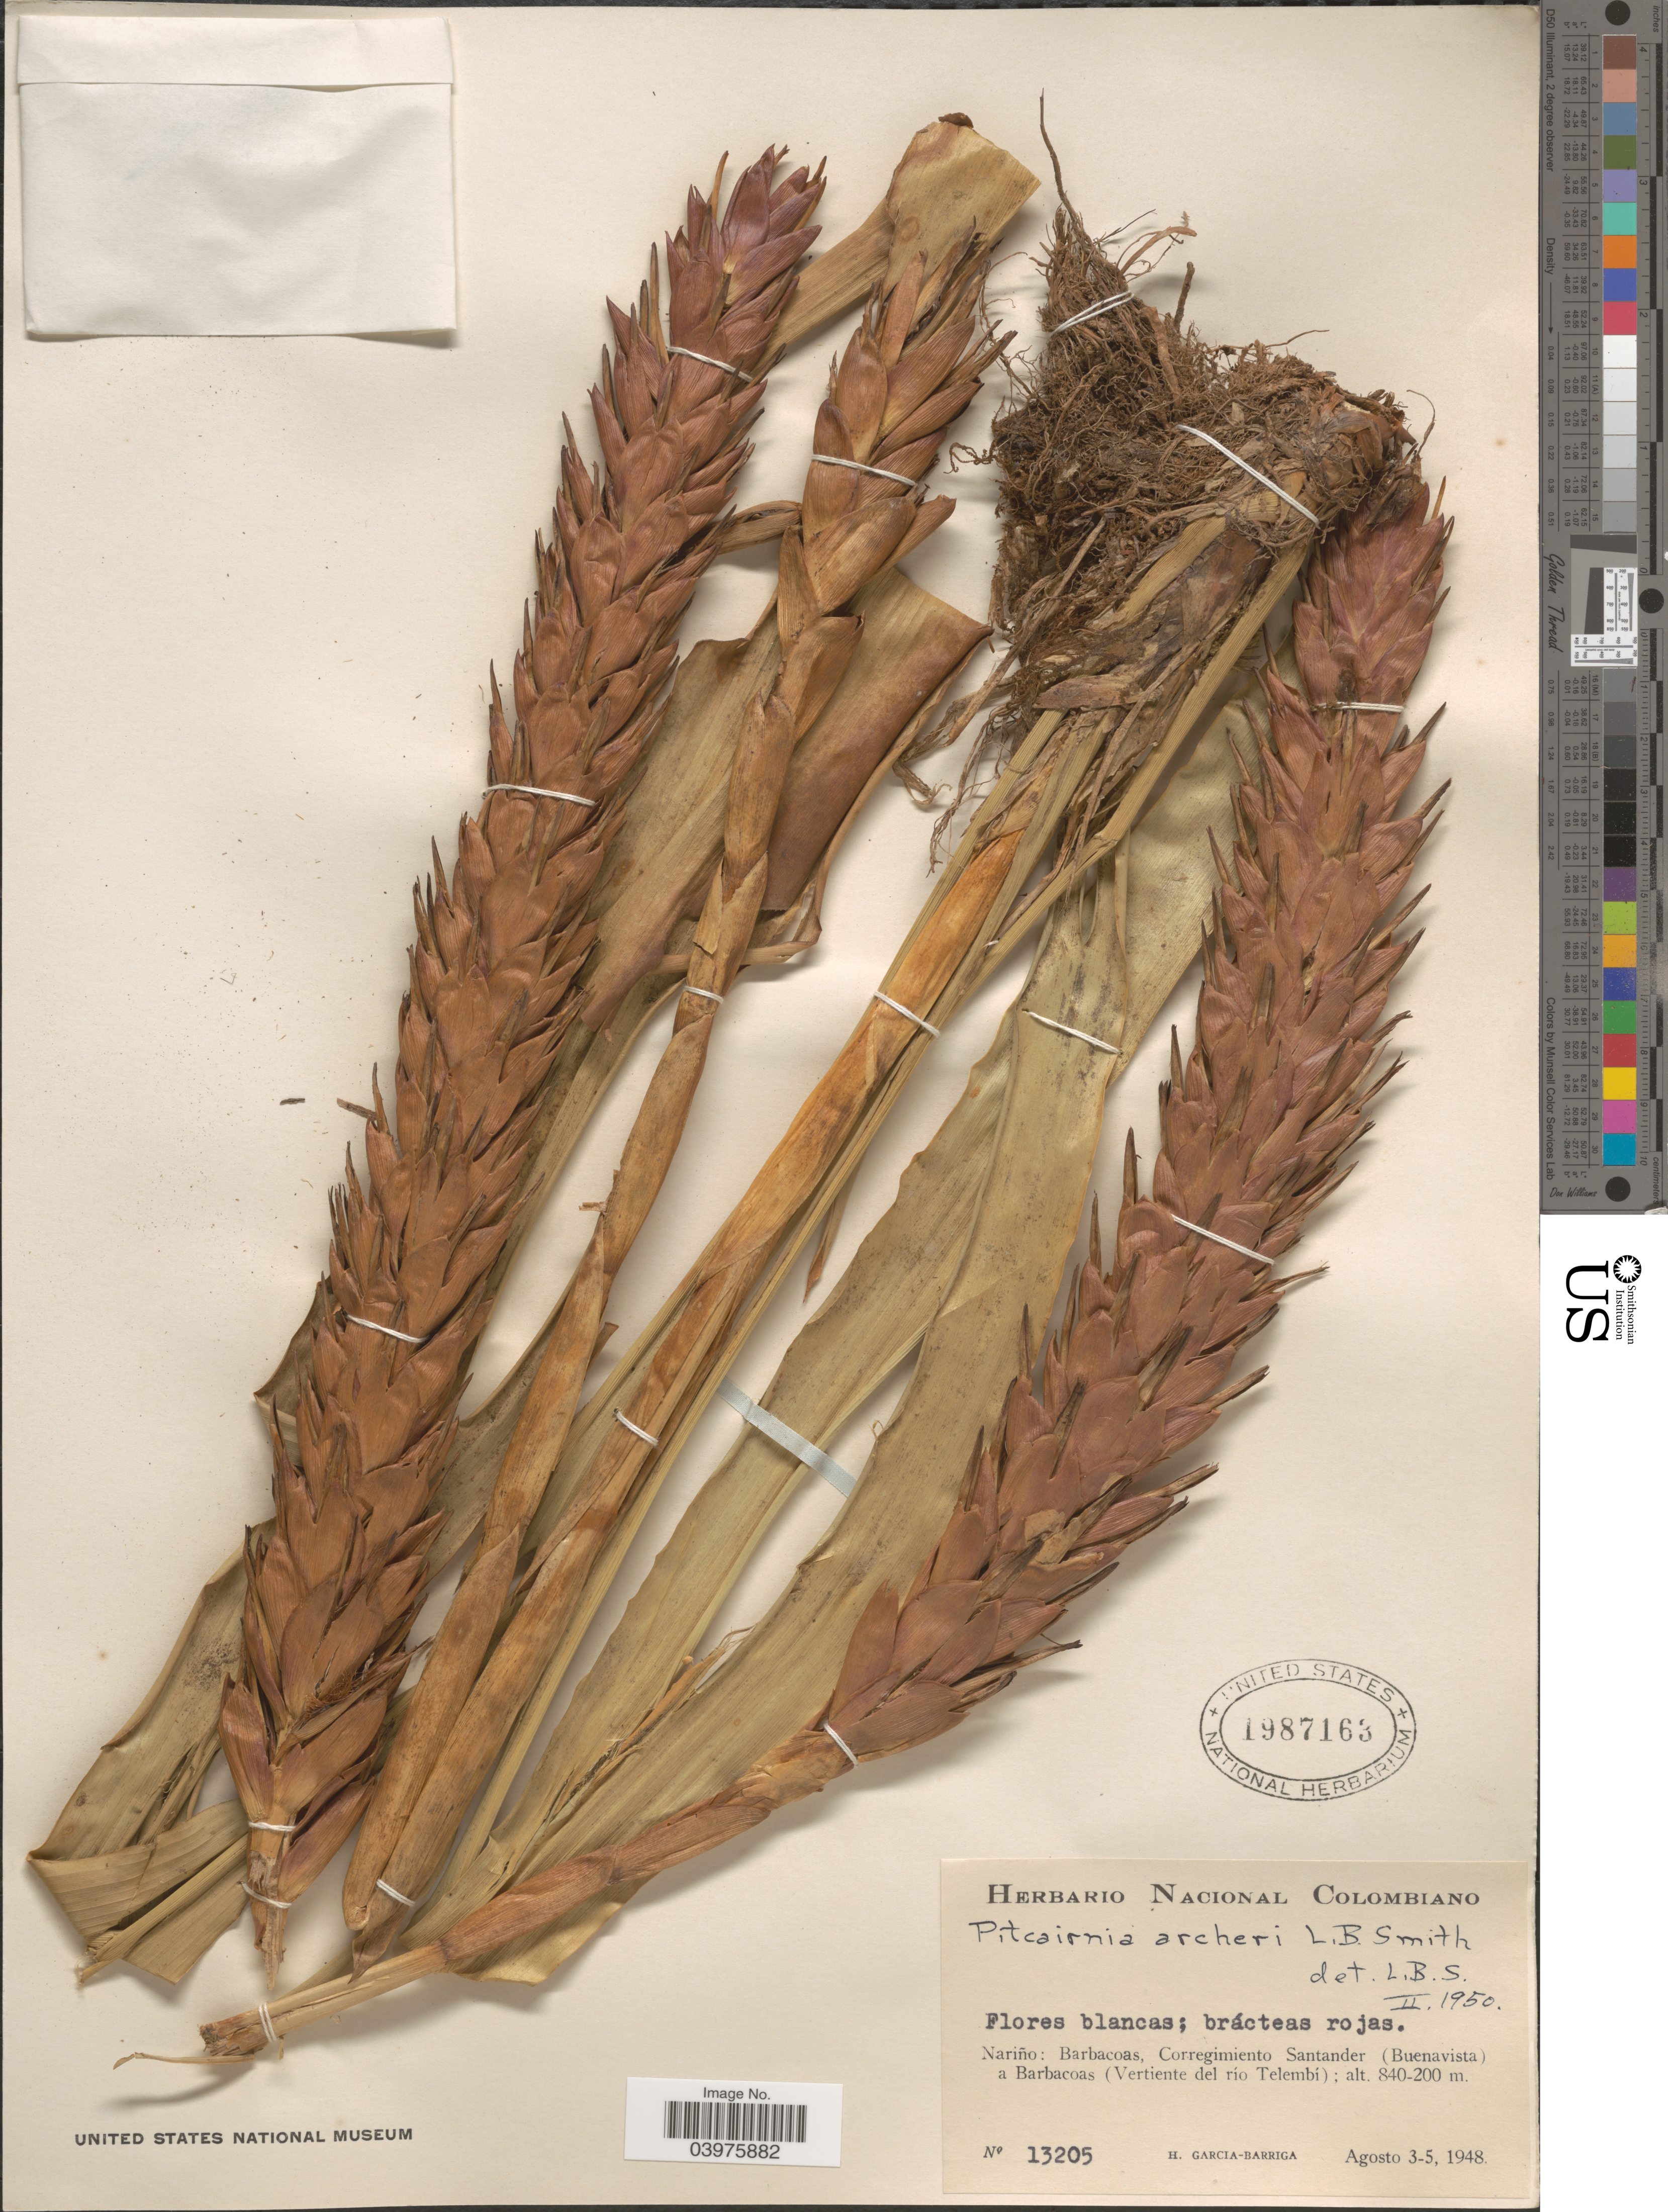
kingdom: Plantae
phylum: Tracheophyta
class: Liliopsida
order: Poales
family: Bromeliaceae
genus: Pitcairnia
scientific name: Pitcairnia archeri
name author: L.B. Sm.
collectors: H. García Barriga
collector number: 13205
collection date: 1948-08-03/1948-08-05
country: Colombia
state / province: Nariño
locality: Barbacoas, Corregimiento Santander (Buenavista) a Barbacoas (Vertiente del río Telembí).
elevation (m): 200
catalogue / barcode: US 1987163